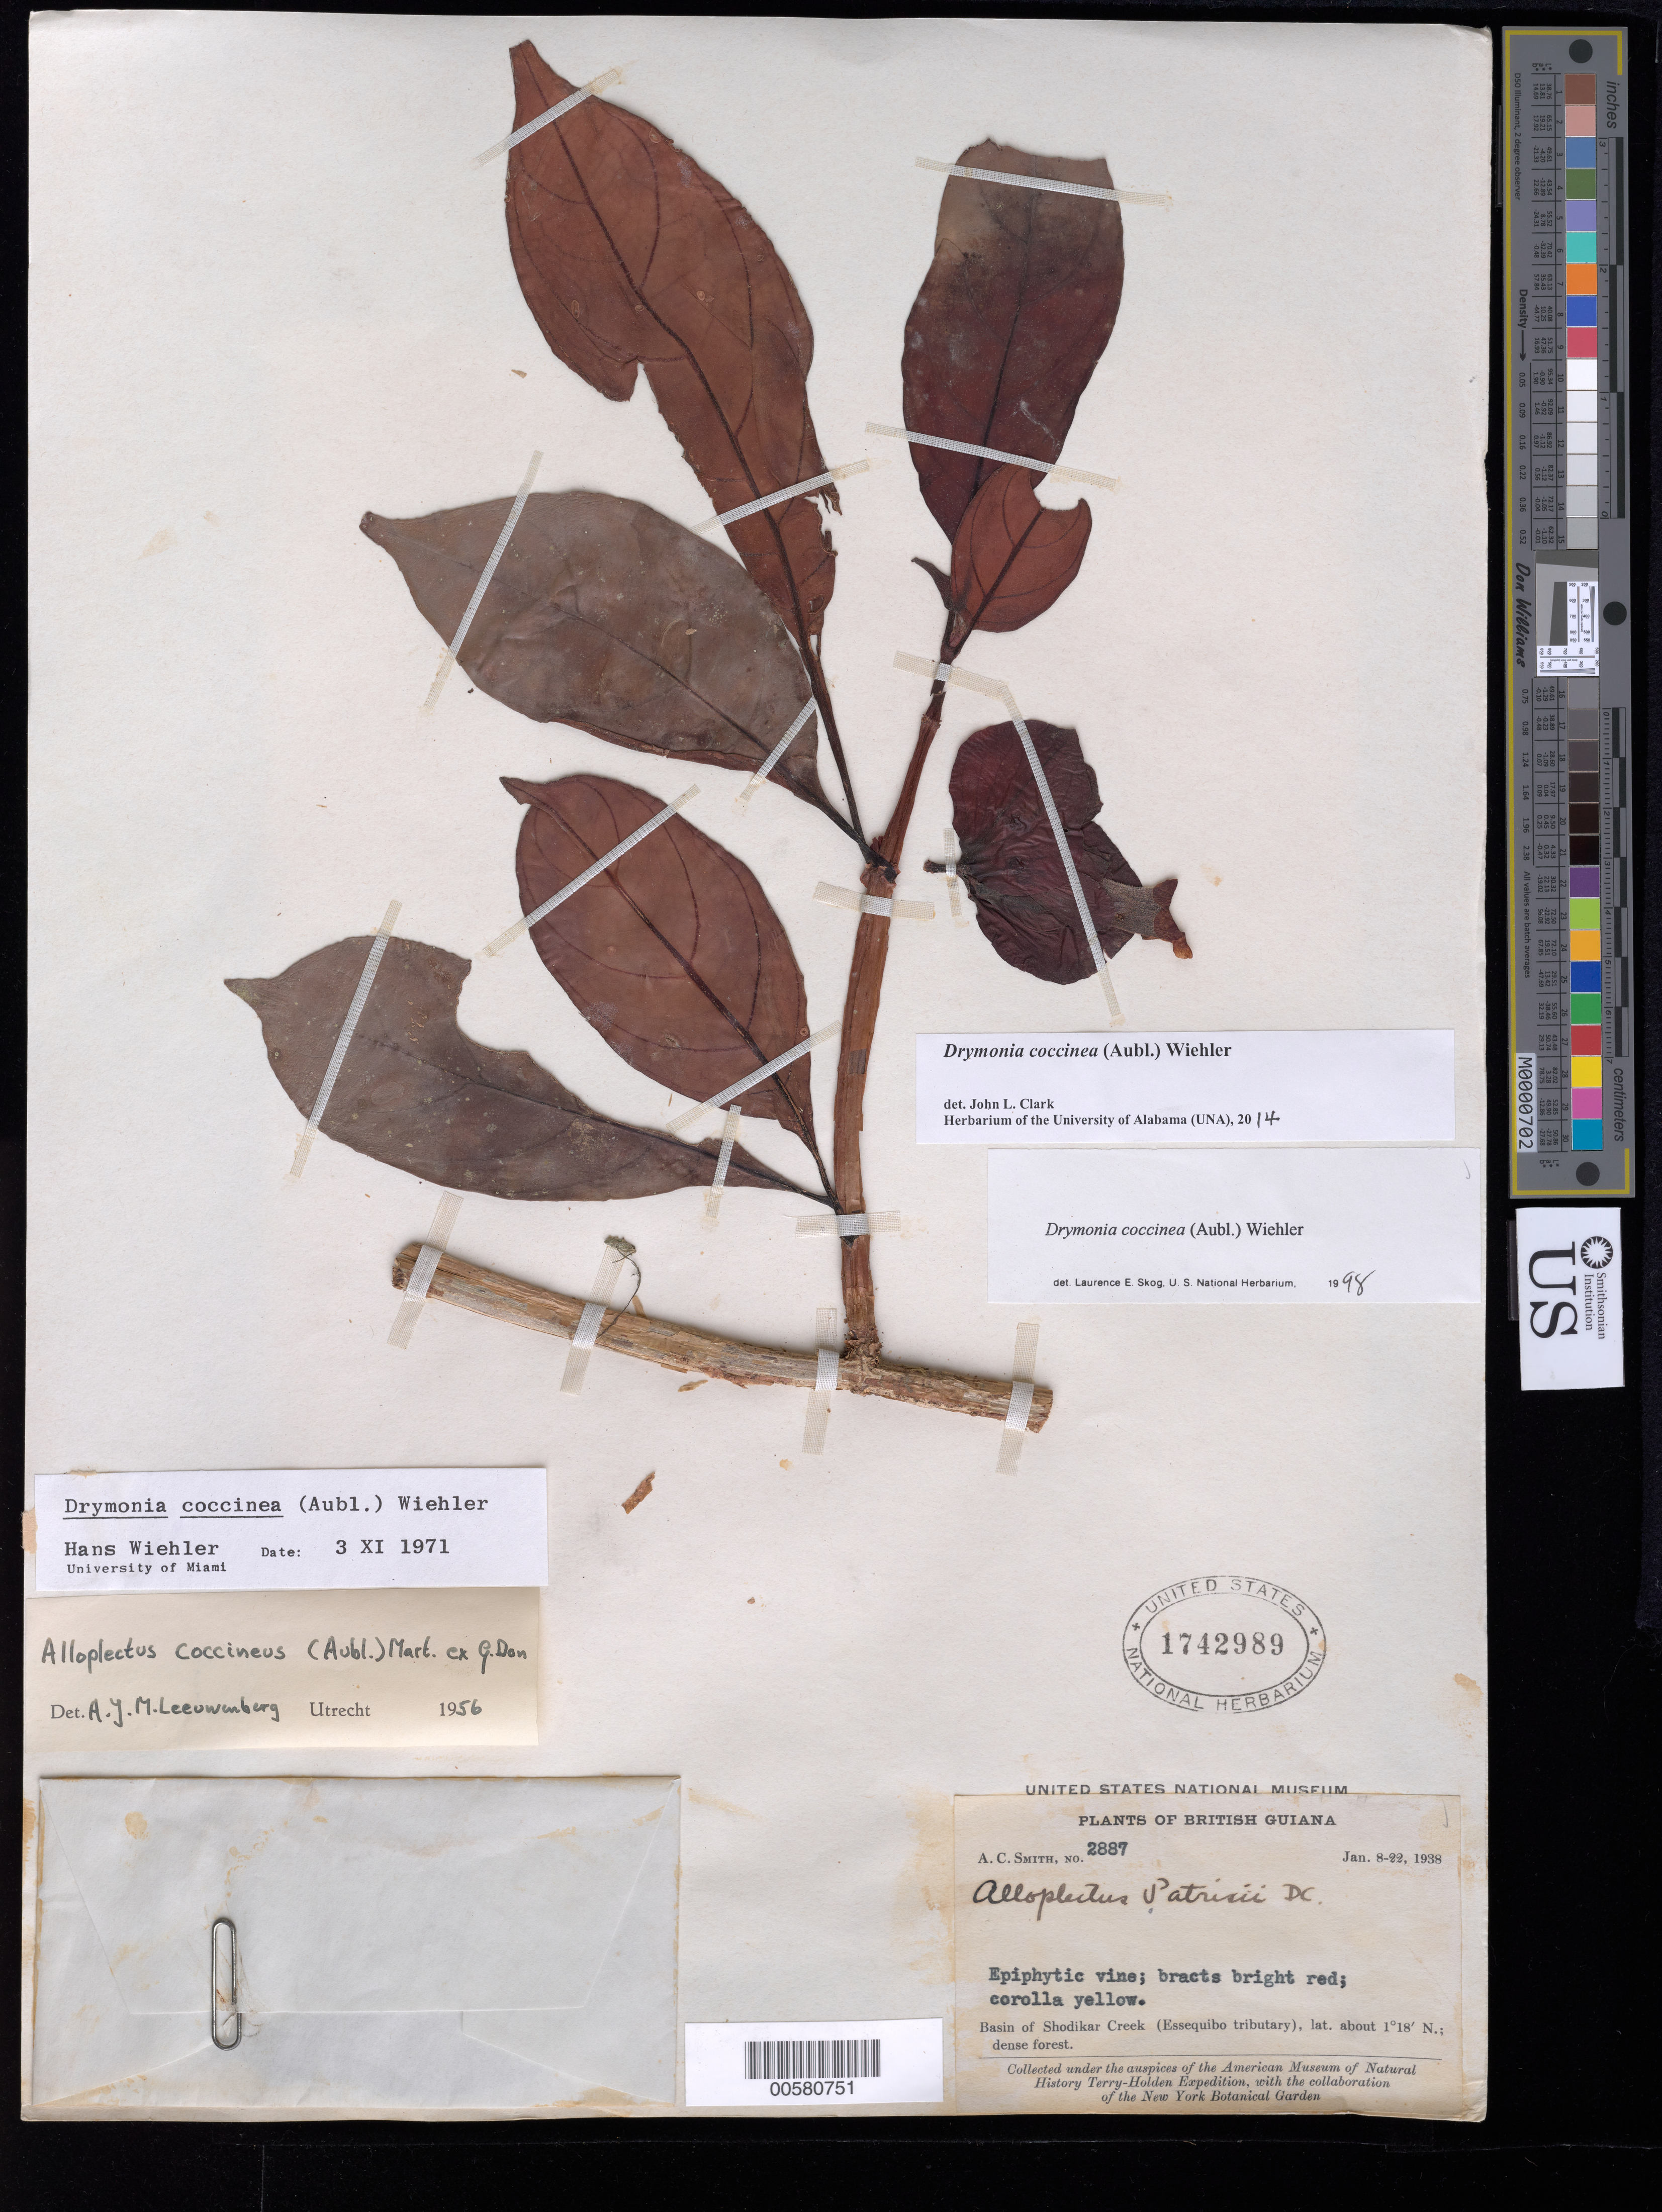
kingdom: Plantae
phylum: Tracheophyta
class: Magnoliopsida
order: Lamiales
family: Gesneriaceae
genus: Drymonia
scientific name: Drymonia coccinea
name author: (Aubl.) Wiehler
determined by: Skog, Laurence E.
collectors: A. C. Smith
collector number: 2887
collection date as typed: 8-22 Jan 1938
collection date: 1938-01-08/1938-01-22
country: Guyana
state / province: U. Takutu-U. Essequibo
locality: Basin of Shodikar Creek (Essequibo tributary), lat. about 1°18' N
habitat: Dense forest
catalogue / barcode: US 1742989